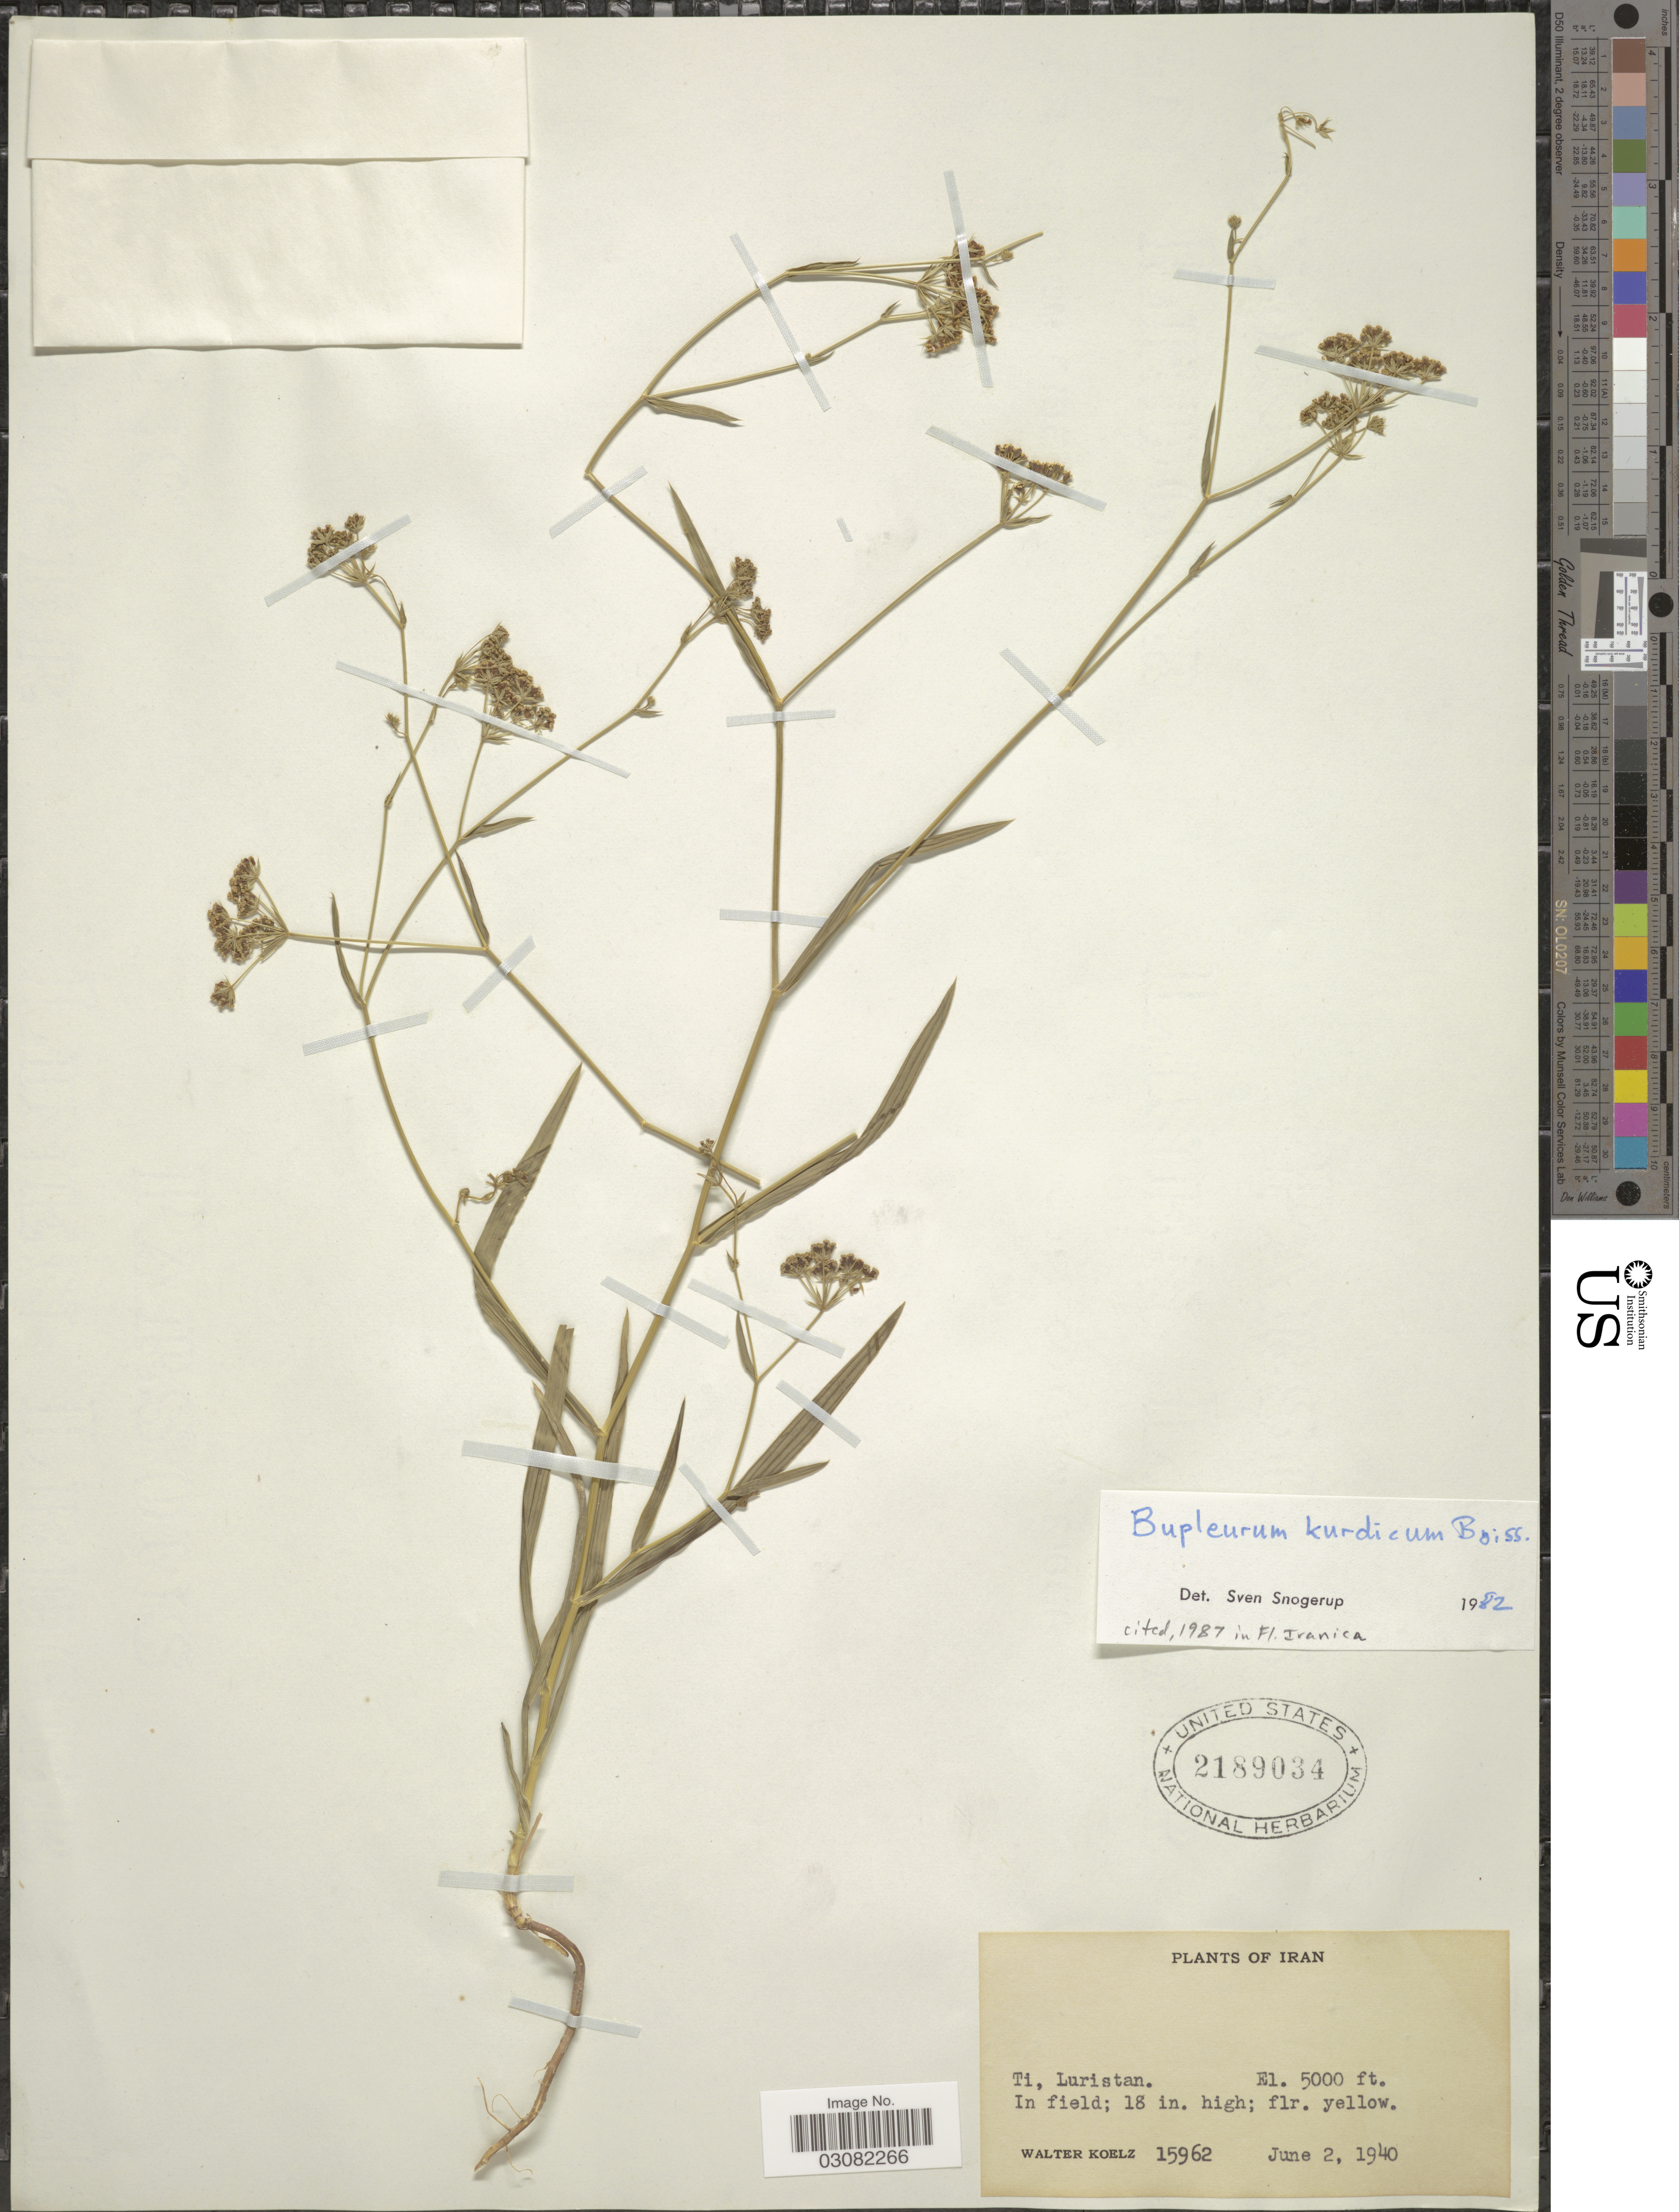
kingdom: Plantae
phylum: Tracheophyta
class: Magnoliopsida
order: Apiales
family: Apiaceae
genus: Bupleurum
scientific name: Bupleurum kurdicum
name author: Boiss.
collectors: W. N. Koelz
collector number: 15962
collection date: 1940-06-02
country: Iran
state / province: Lorestan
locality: Ti, Luristan. In field.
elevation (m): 1524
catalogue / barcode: US 2189034